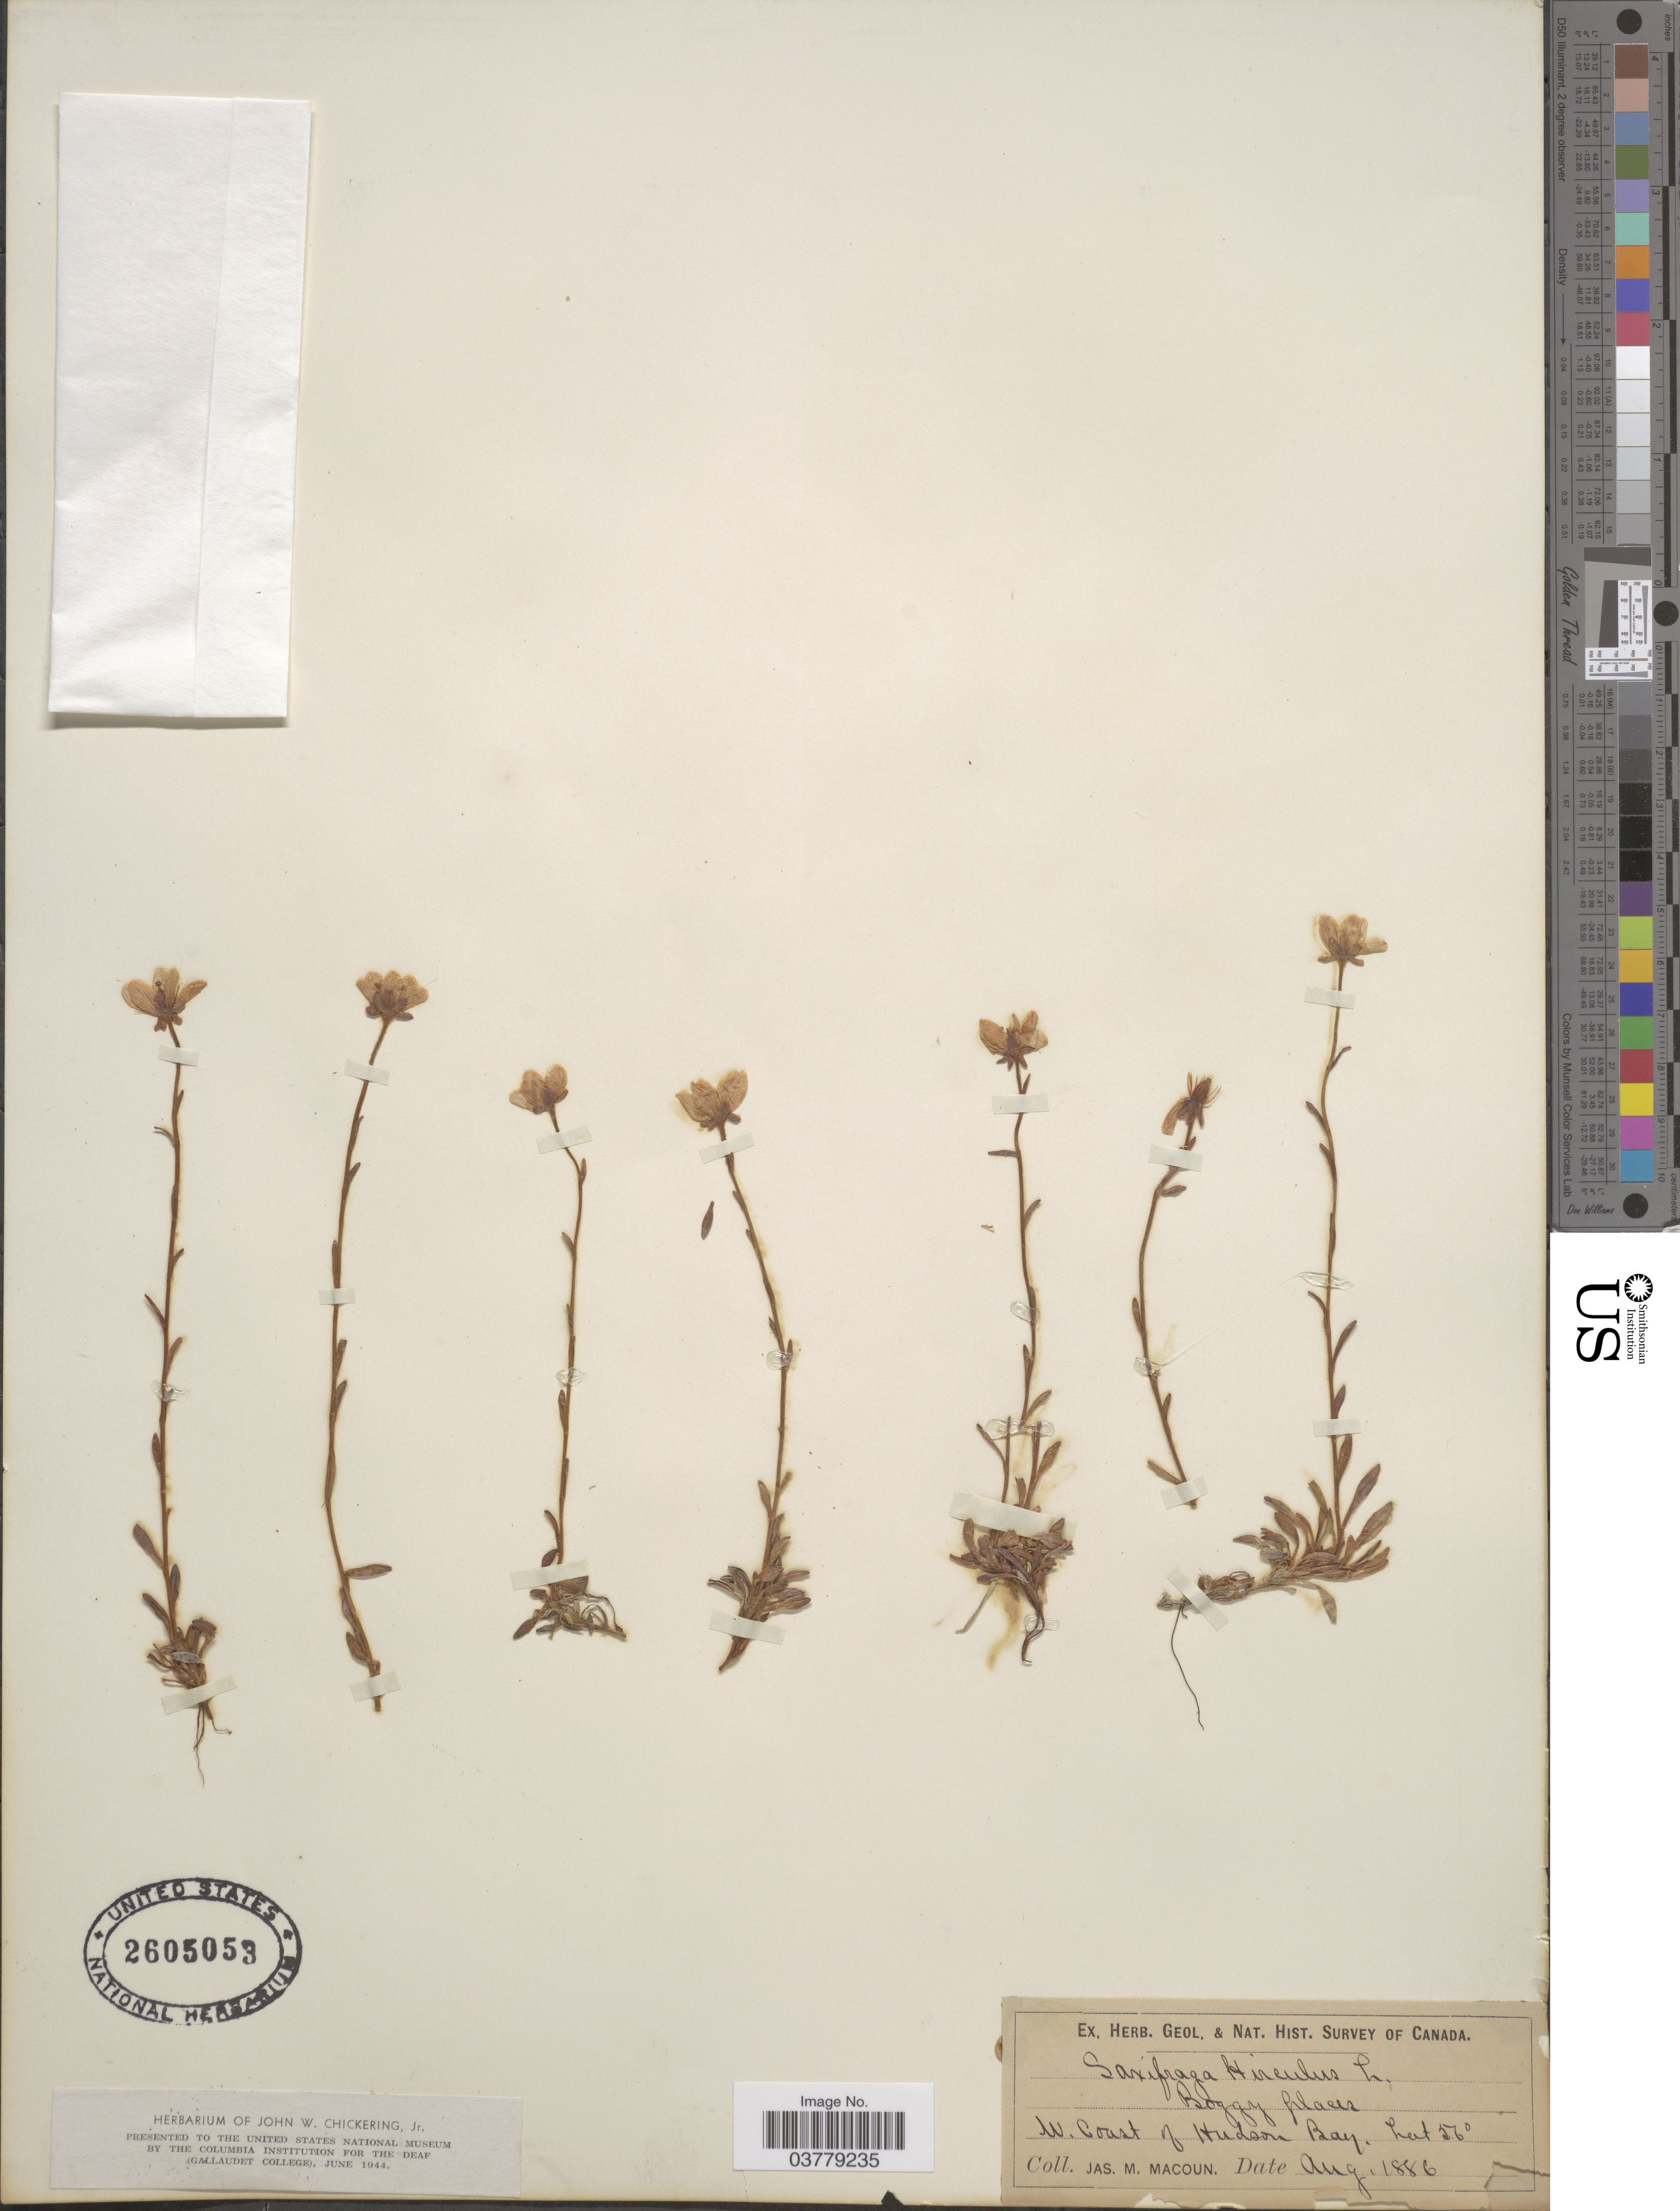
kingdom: Plantae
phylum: Tracheophyta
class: Magnoliopsida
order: Saxifragales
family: Saxifragaceae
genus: Saxifraga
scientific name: Saxifraga hirculus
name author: L.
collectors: J. M. Macoun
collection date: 1886-08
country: Canada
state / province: Manitoba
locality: W. Coast of Hudson Bay.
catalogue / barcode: US 2605053